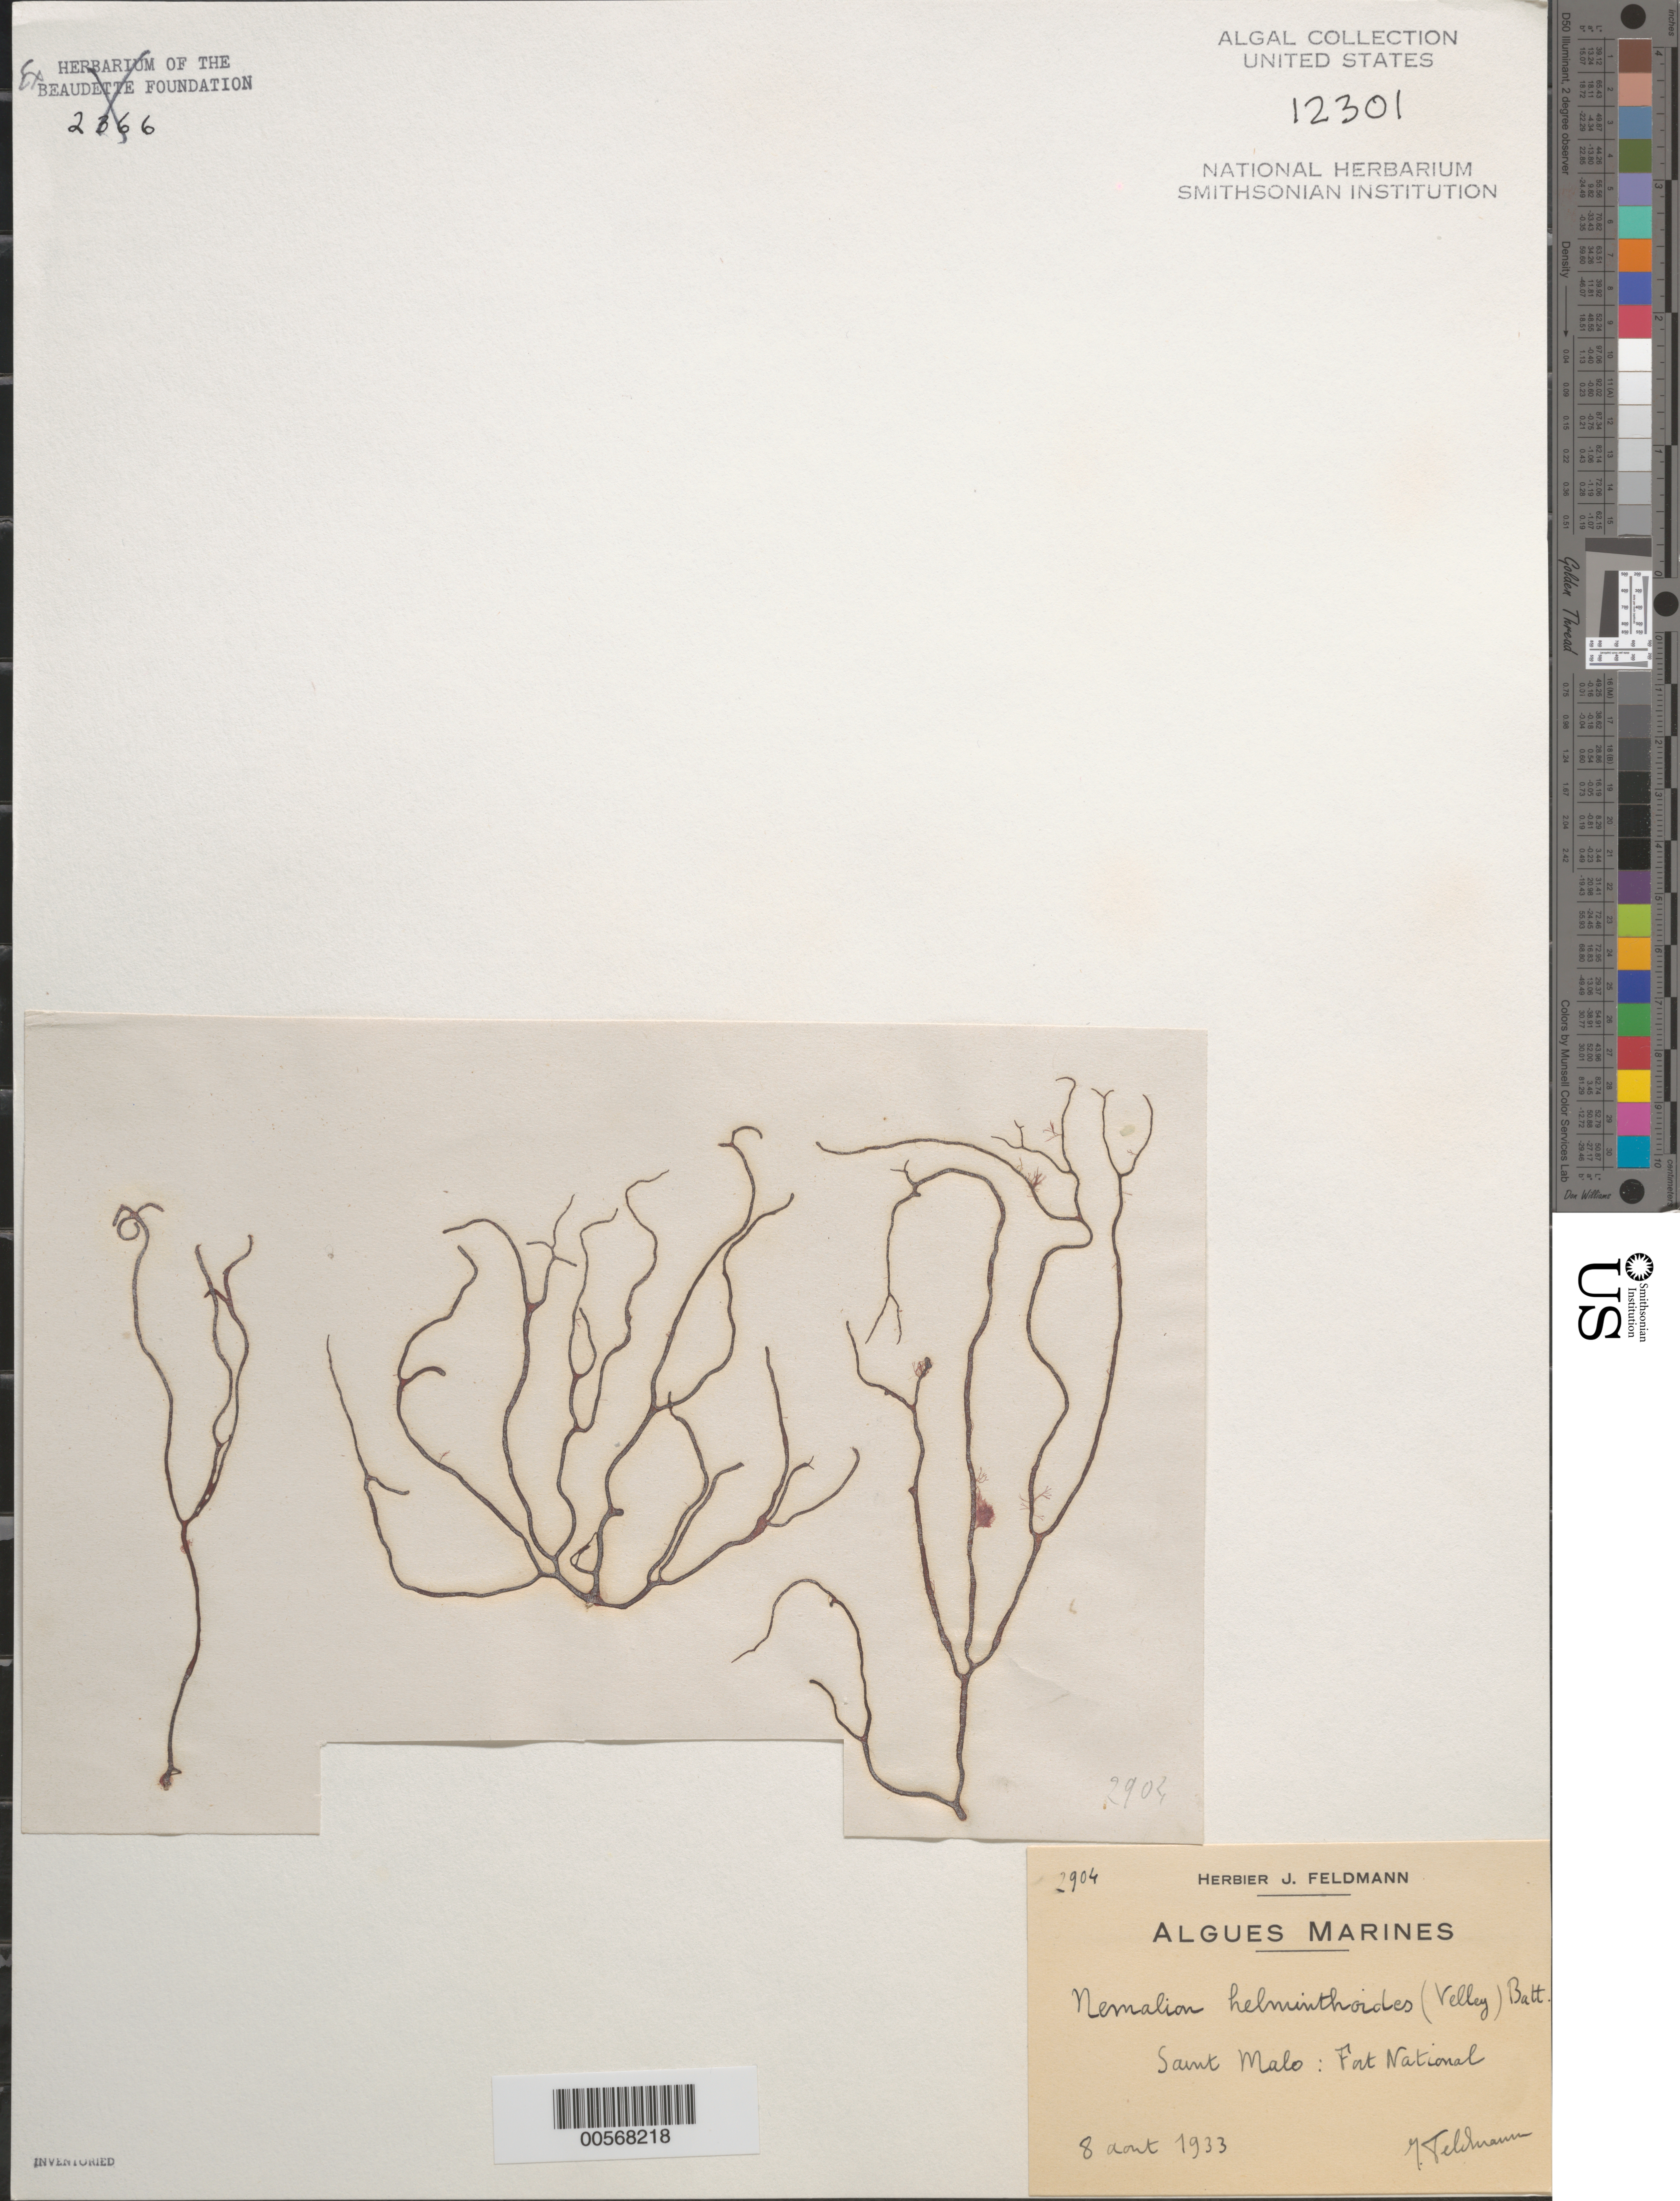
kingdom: Plantae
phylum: Rhodophyta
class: Florideophyceae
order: Nemaliales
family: Nemaliaceae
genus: Nemalion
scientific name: Nemalion multifidum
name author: (Lyngb.) Chauvin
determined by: Algae name updating Project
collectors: J. Feldmann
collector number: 2904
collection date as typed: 08 Aug 1933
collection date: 1933-08-08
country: France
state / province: Bretagne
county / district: Ille-et-Vilaine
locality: Fort National, Saint Malo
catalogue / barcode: US 12301